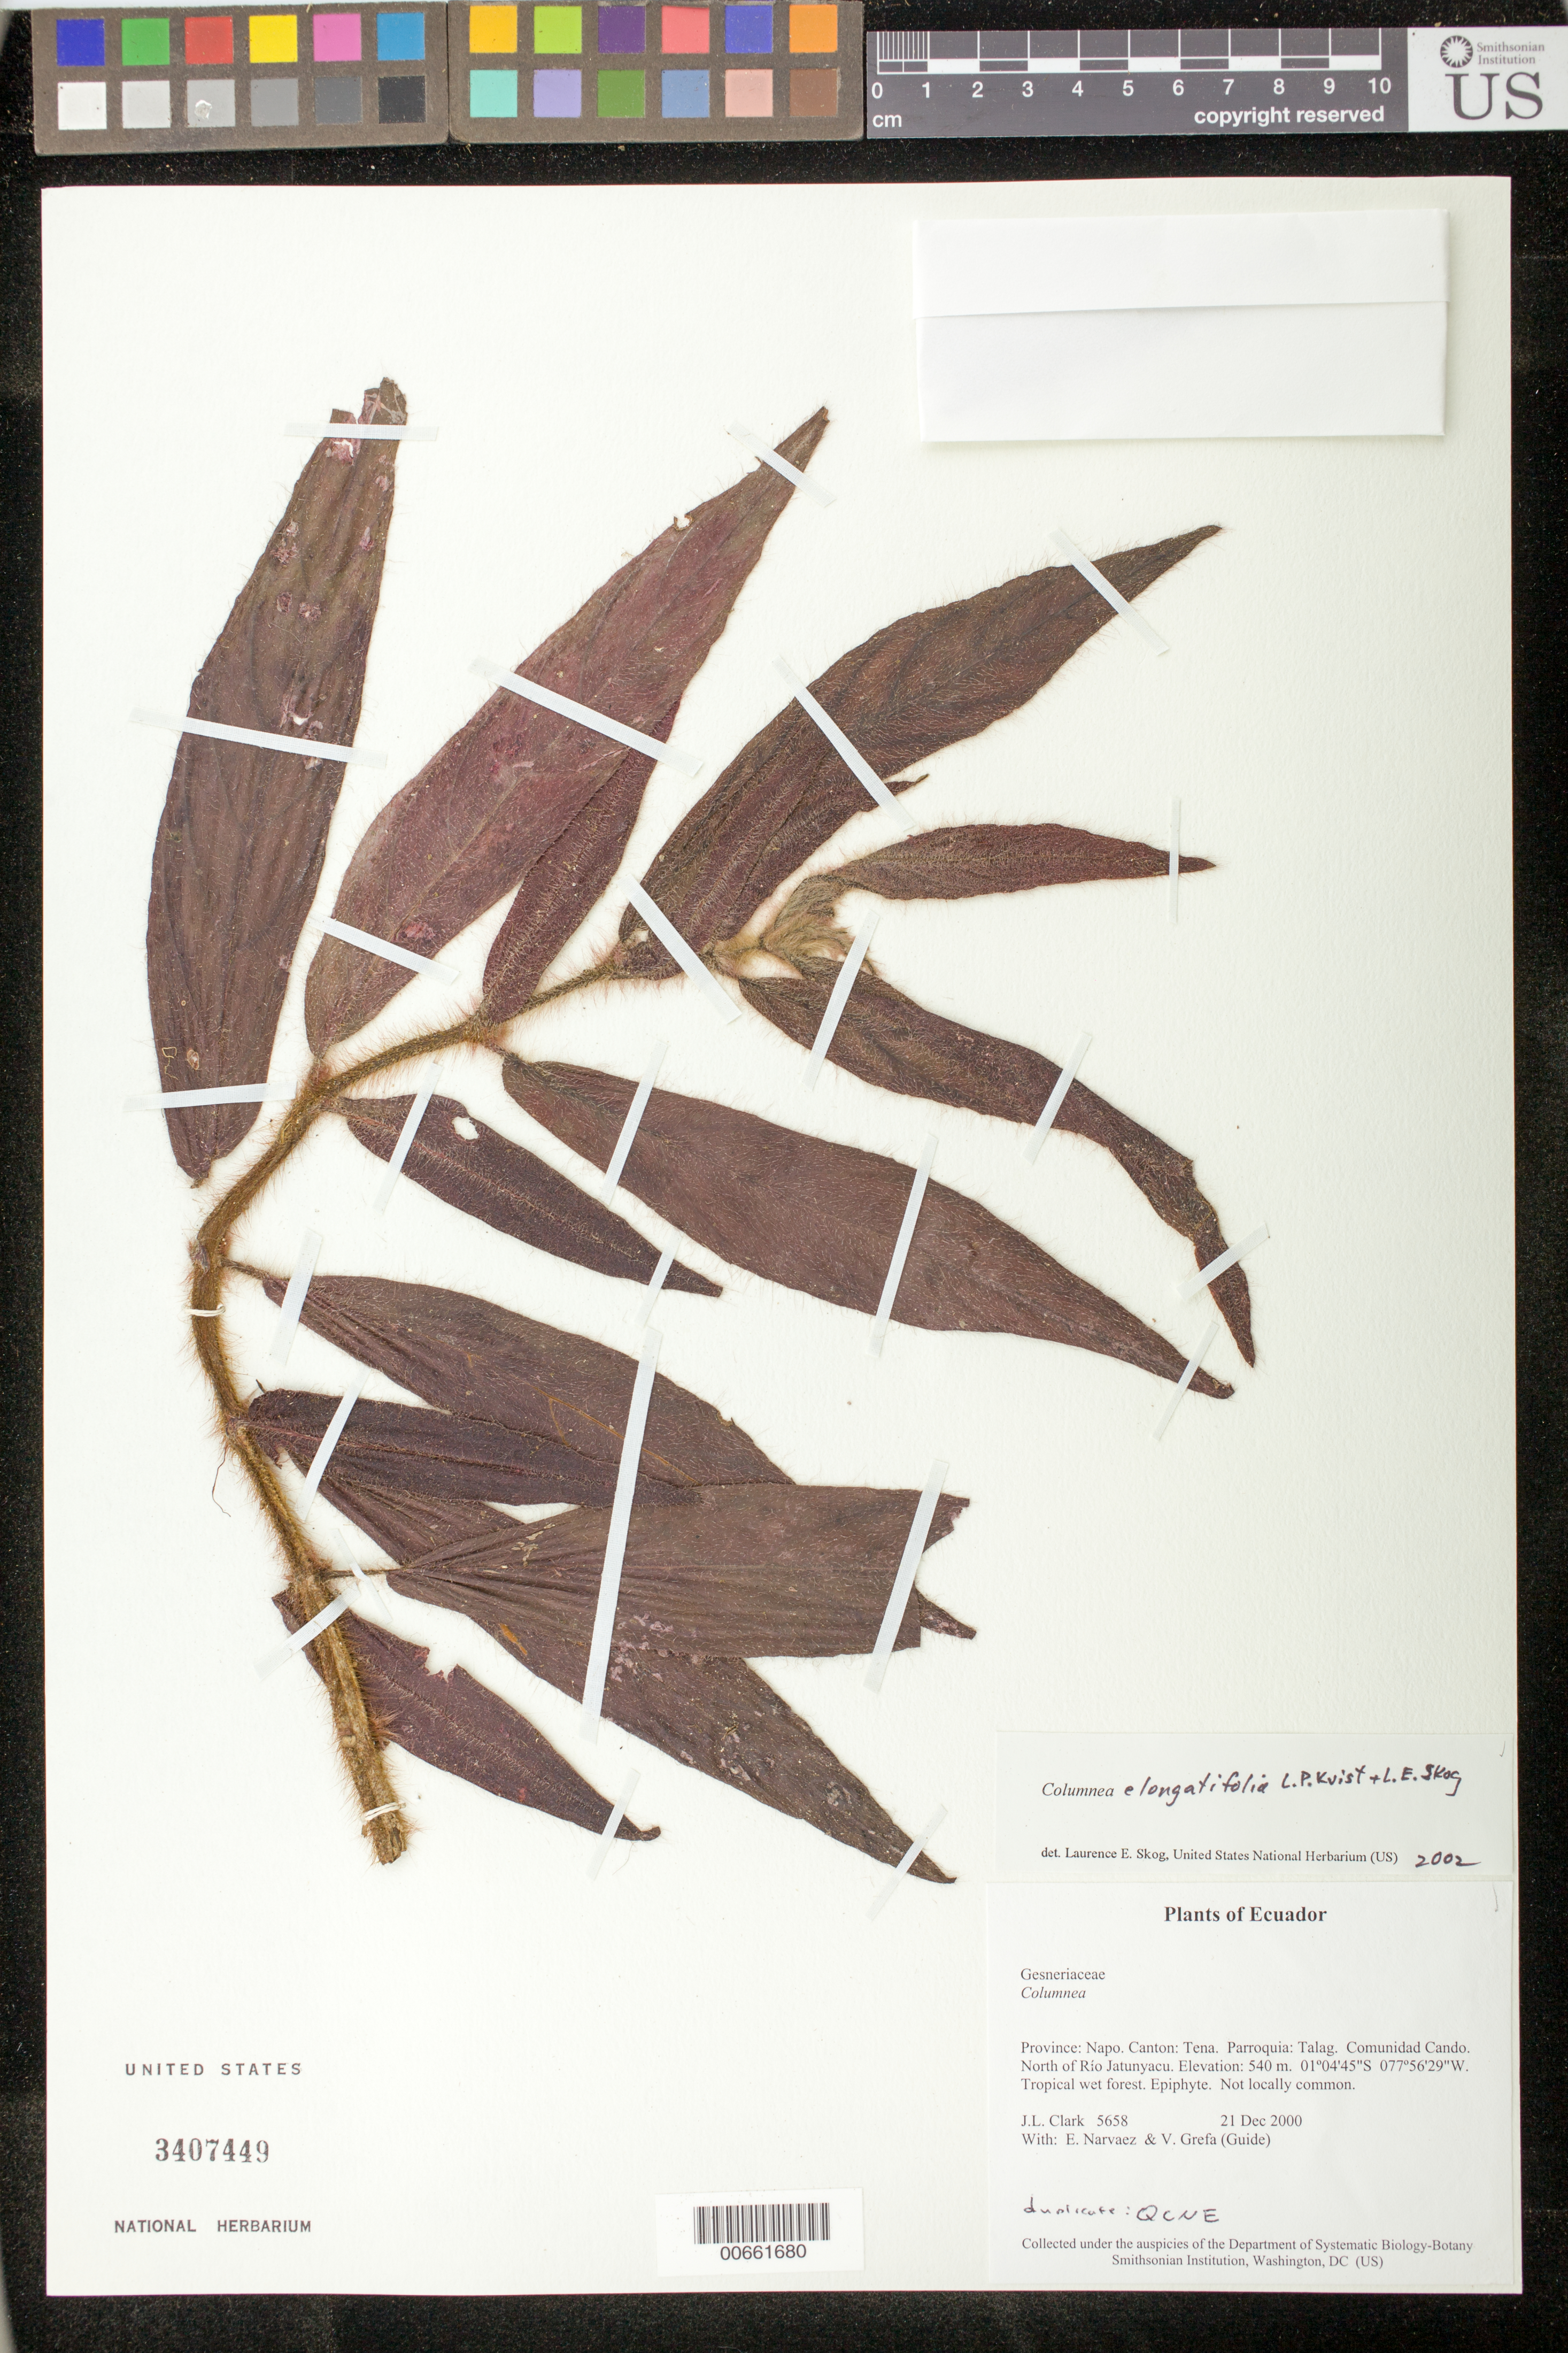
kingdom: Plantae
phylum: Tracheophyta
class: Magnoliopsida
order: Lamiales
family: Gesneriaceae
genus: Columnea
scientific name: Columnea elongatifolia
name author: L.P. Kvist & L.E. Skog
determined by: Skog, Laurence E.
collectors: J. L. Clark, E. Narváez & V. Grefa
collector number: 5658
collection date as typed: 21 Dec 2000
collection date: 2000-12-21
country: Ecuador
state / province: Napo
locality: Cantón: Tena. Parroquia: Talag. Comunidad Cando. North of Río Jatunyacu.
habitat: Tropical wet forest.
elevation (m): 540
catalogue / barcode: US 3407449